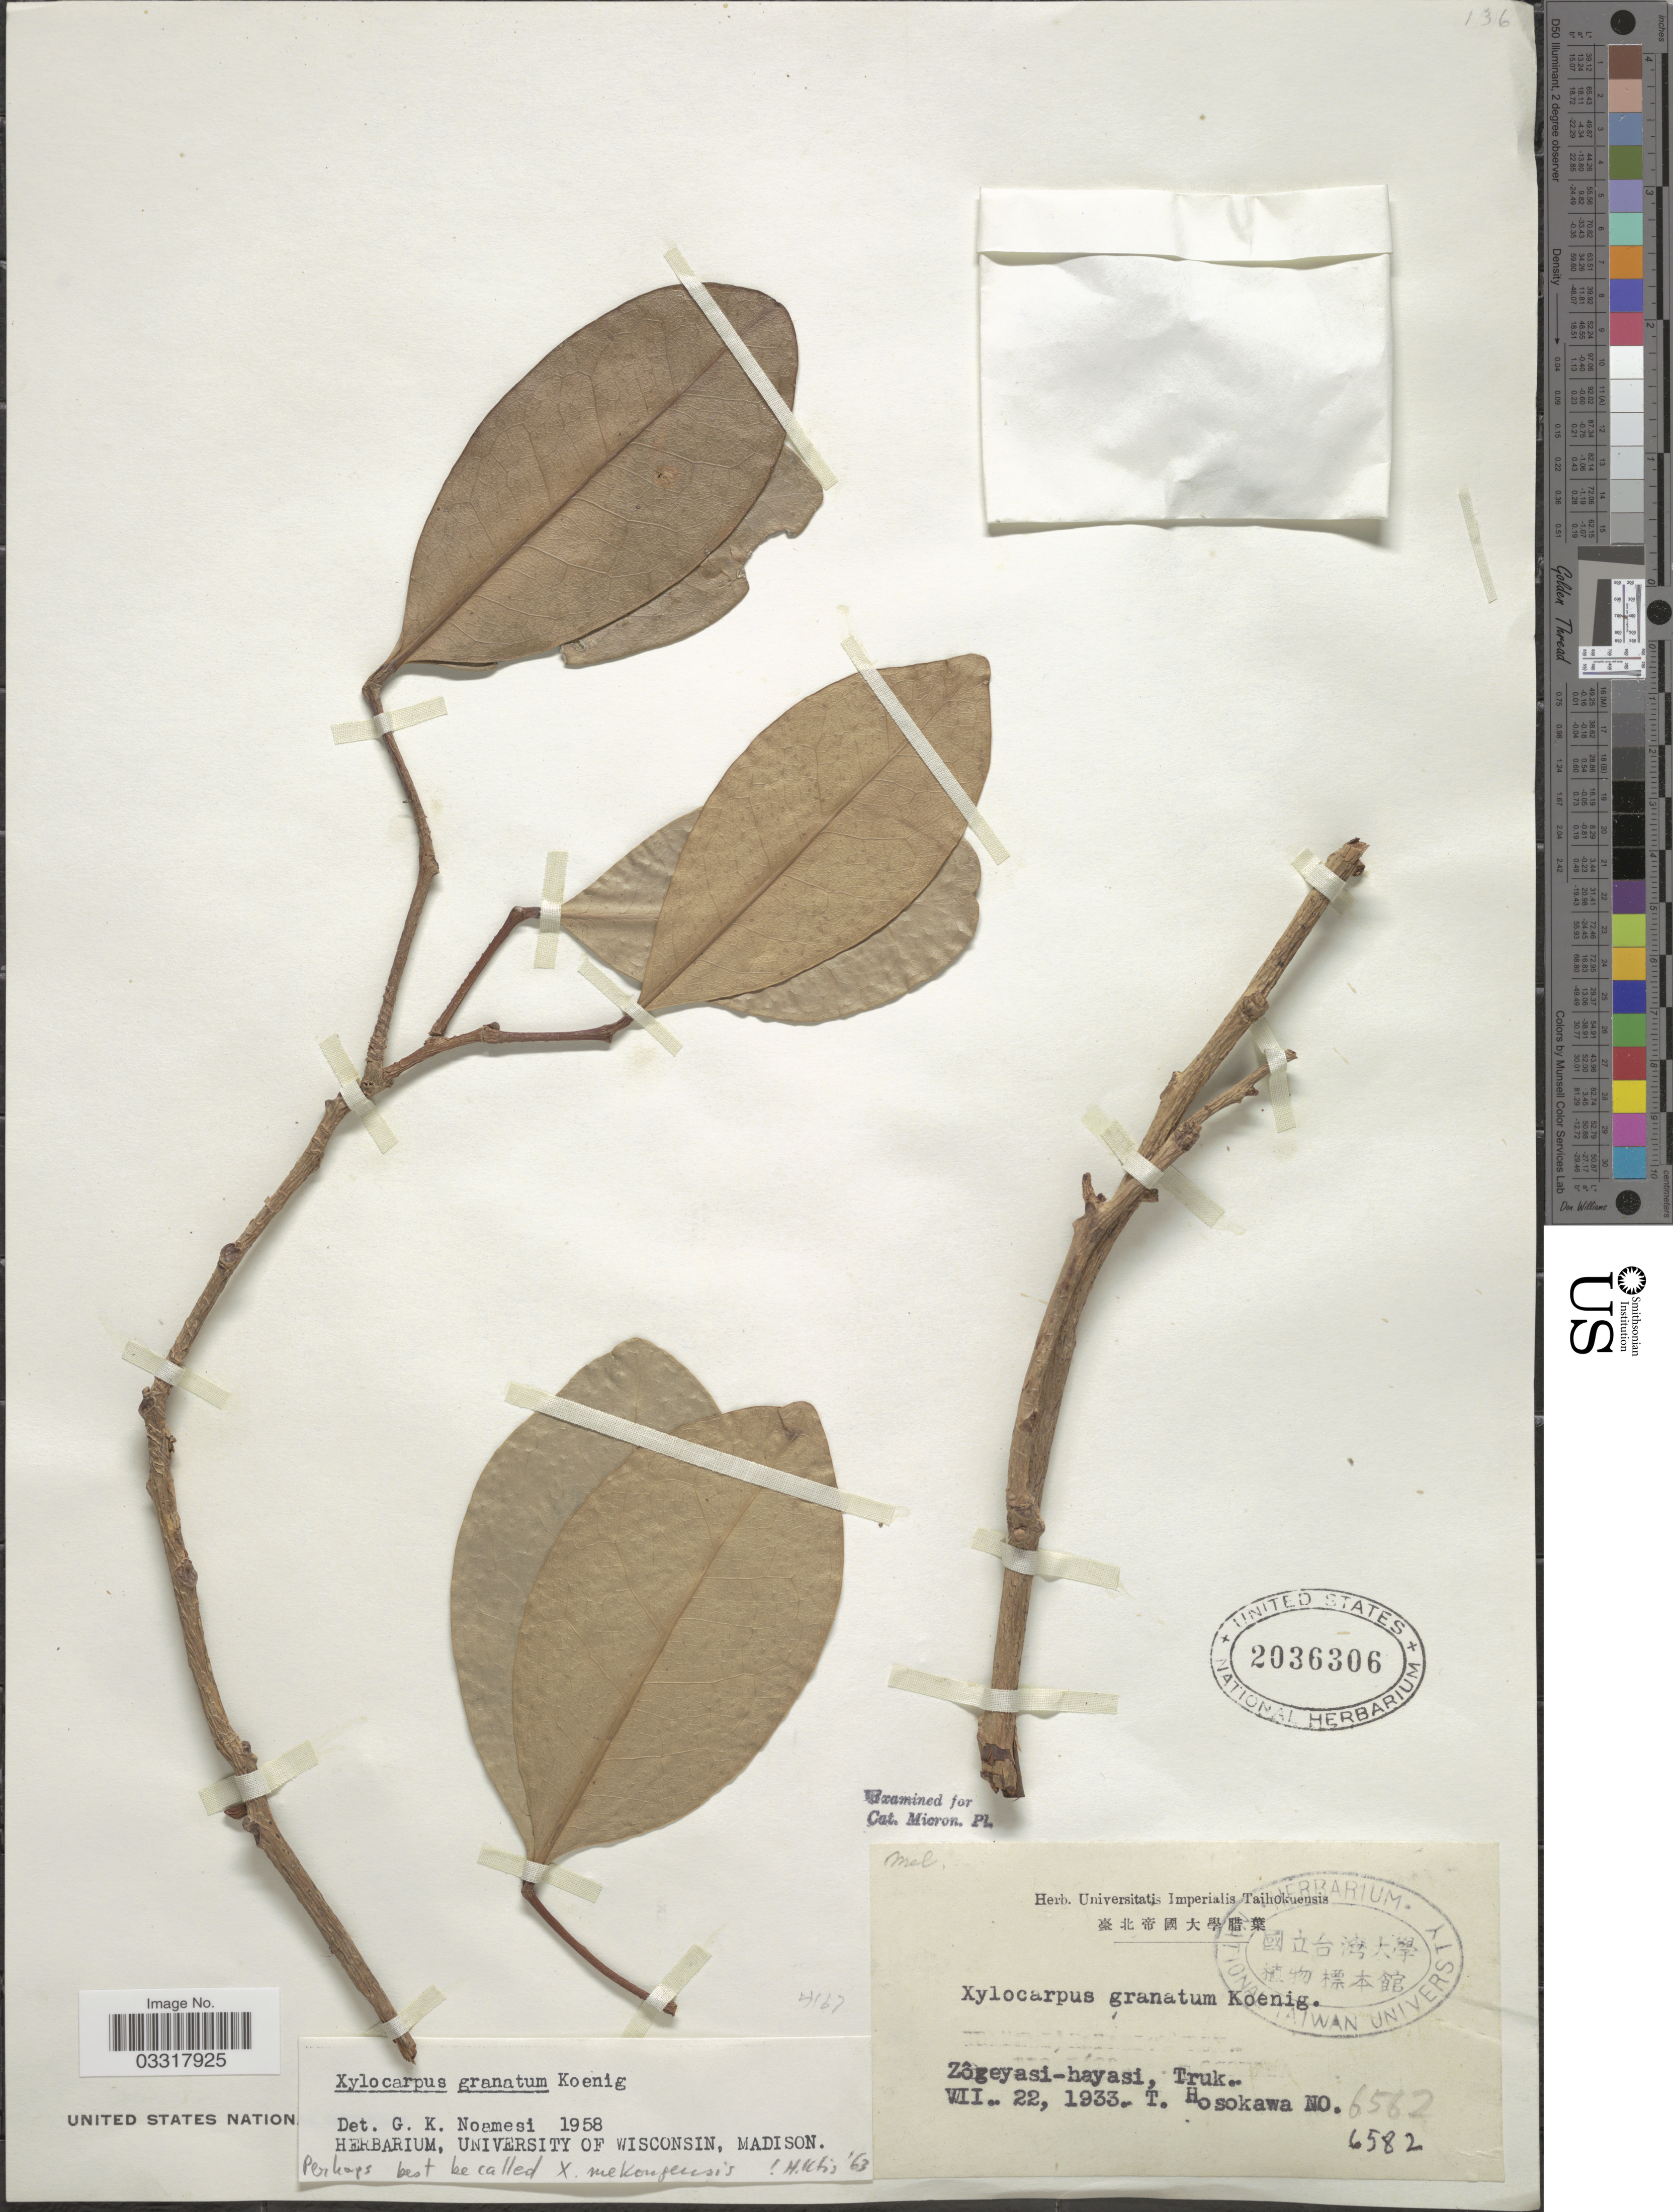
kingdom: Plantae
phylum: Tracheophyta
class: Magnoliopsida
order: Sapindales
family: Meliaceae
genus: Xylocarpus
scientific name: Xylocarpus granatum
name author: J. Koenig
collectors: T. Hosokawa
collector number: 6562/6582?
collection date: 1933-07-22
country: Micronesia, Federated States of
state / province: Truk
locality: Zôgeyasi-hayasi, Truk.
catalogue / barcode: US 2036306